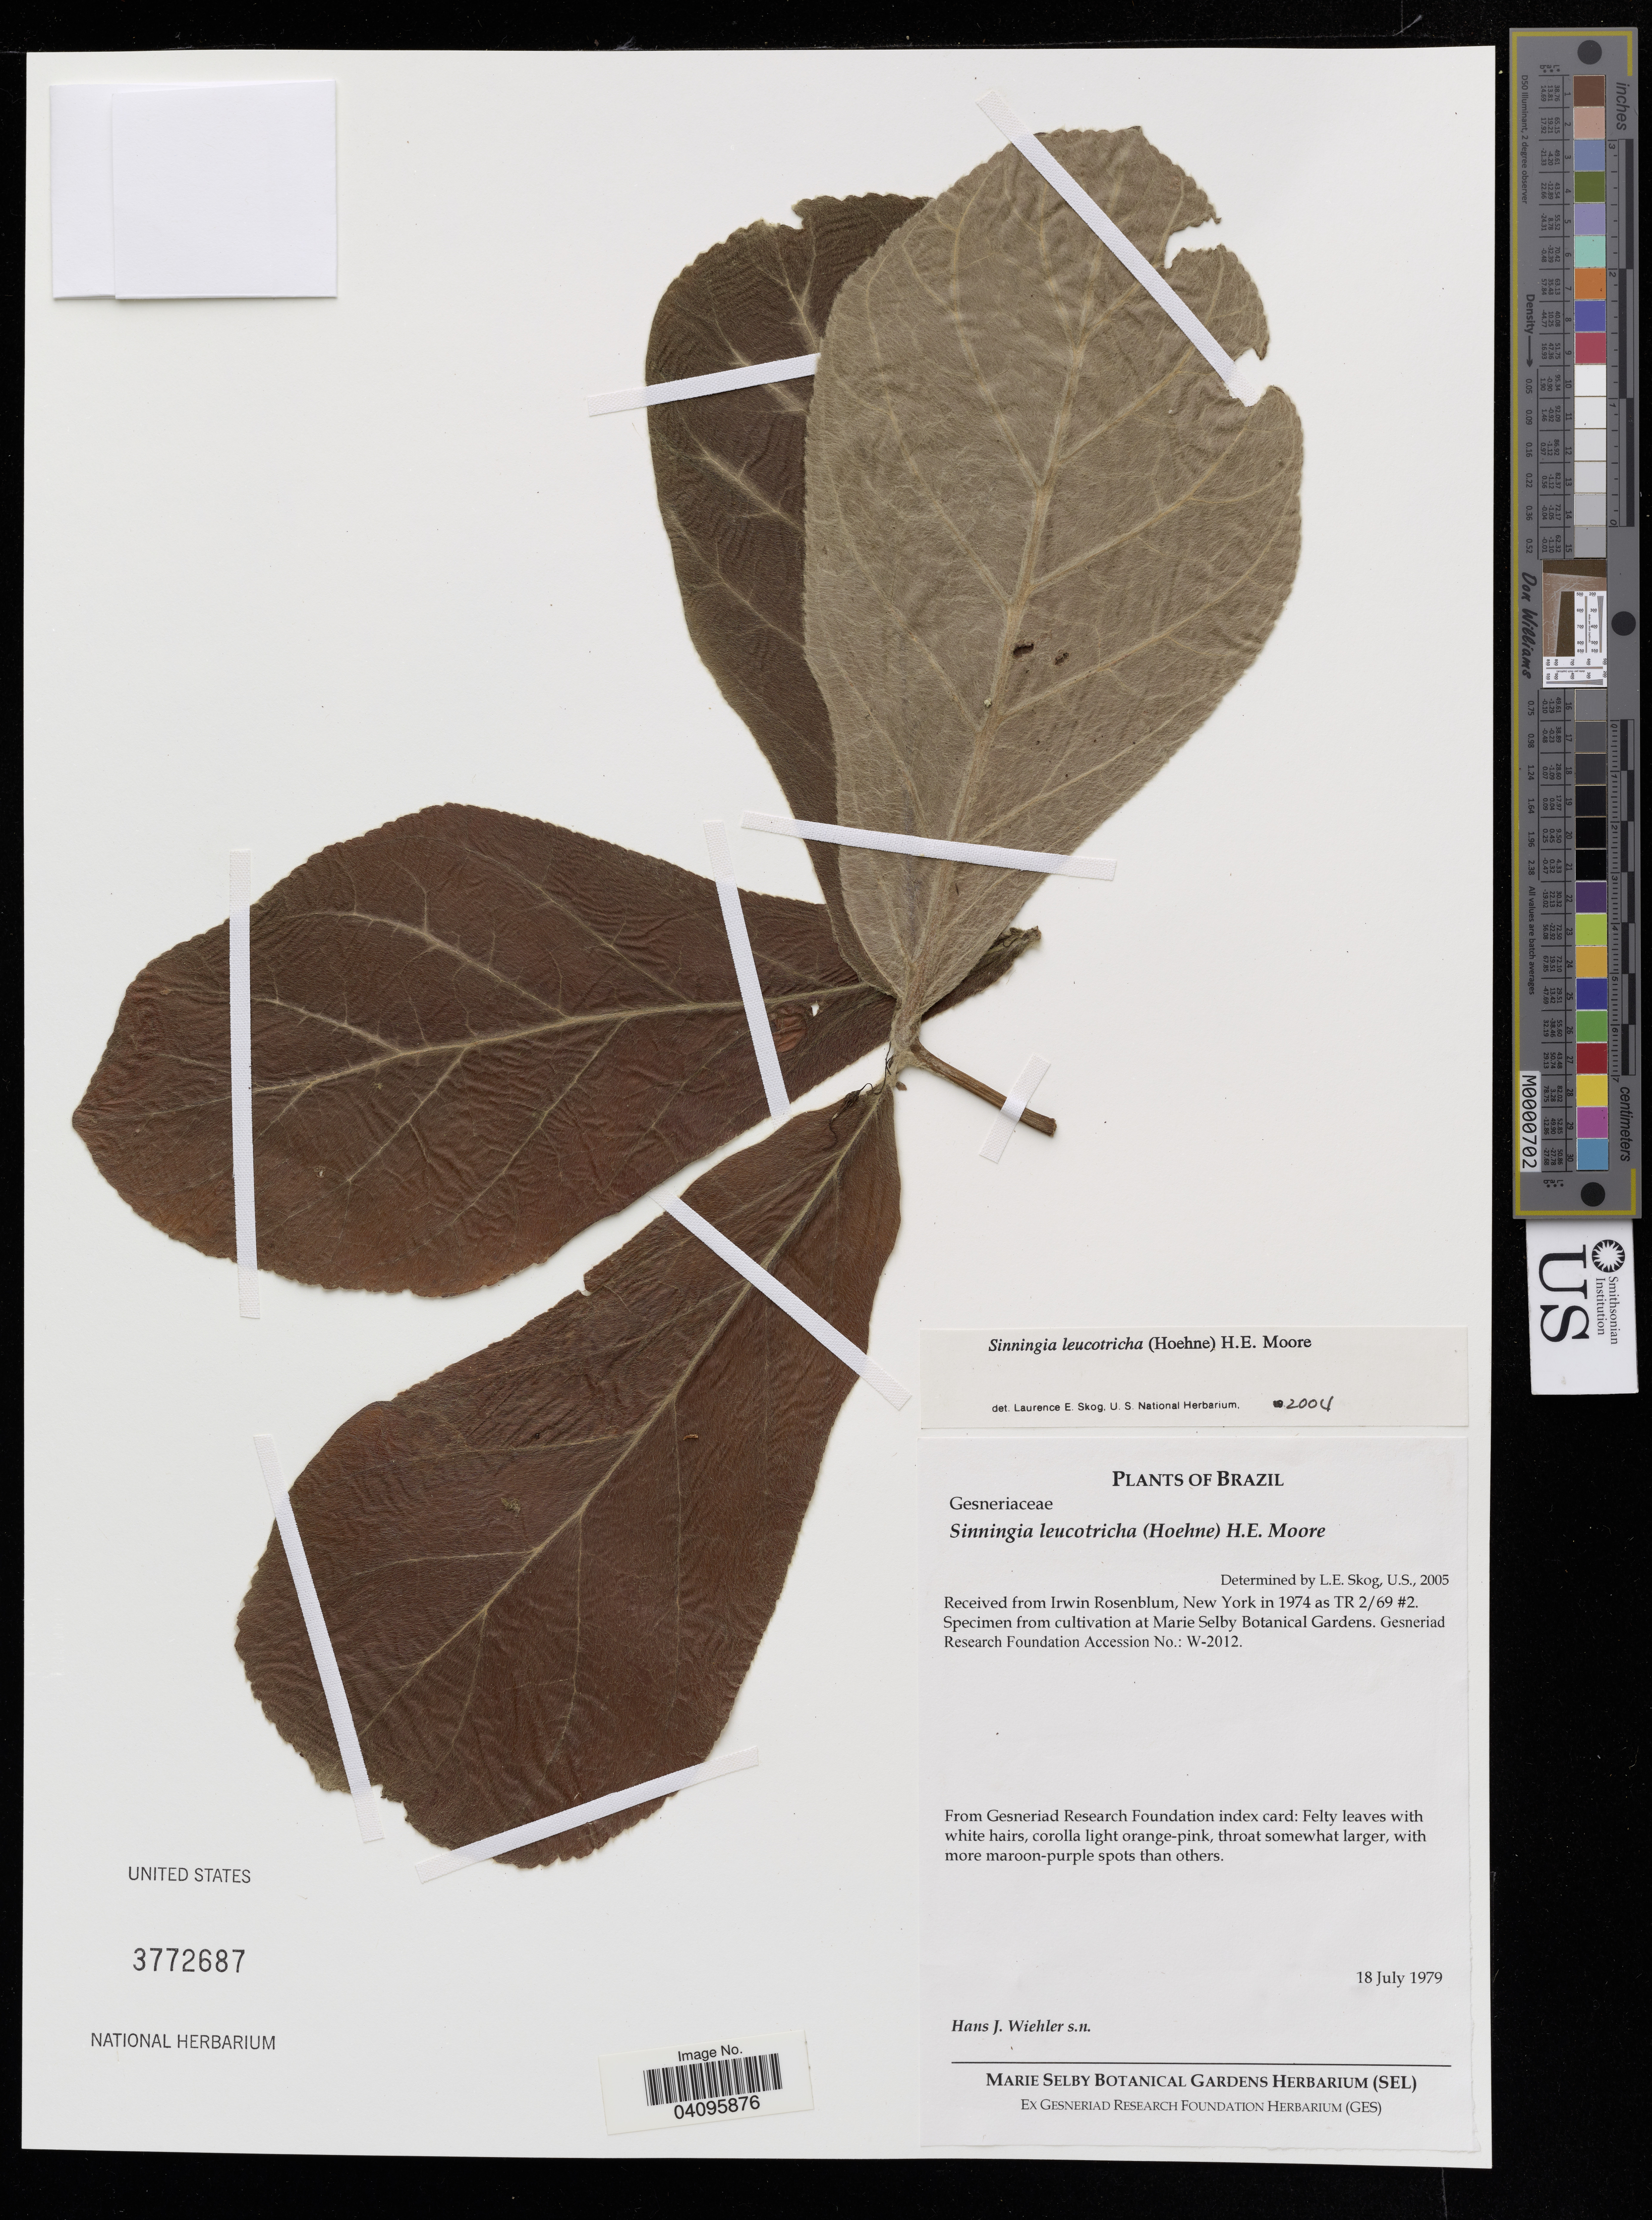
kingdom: Plantae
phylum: Tracheophyta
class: Magnoliopsida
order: Lamiales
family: Gesneriaceae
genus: Sinningia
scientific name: Sinningia leucotricha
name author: (Hoehne) H.E. Moore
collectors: H. J. Wiehler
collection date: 1979-07-18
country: Brazil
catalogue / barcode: US 3772687